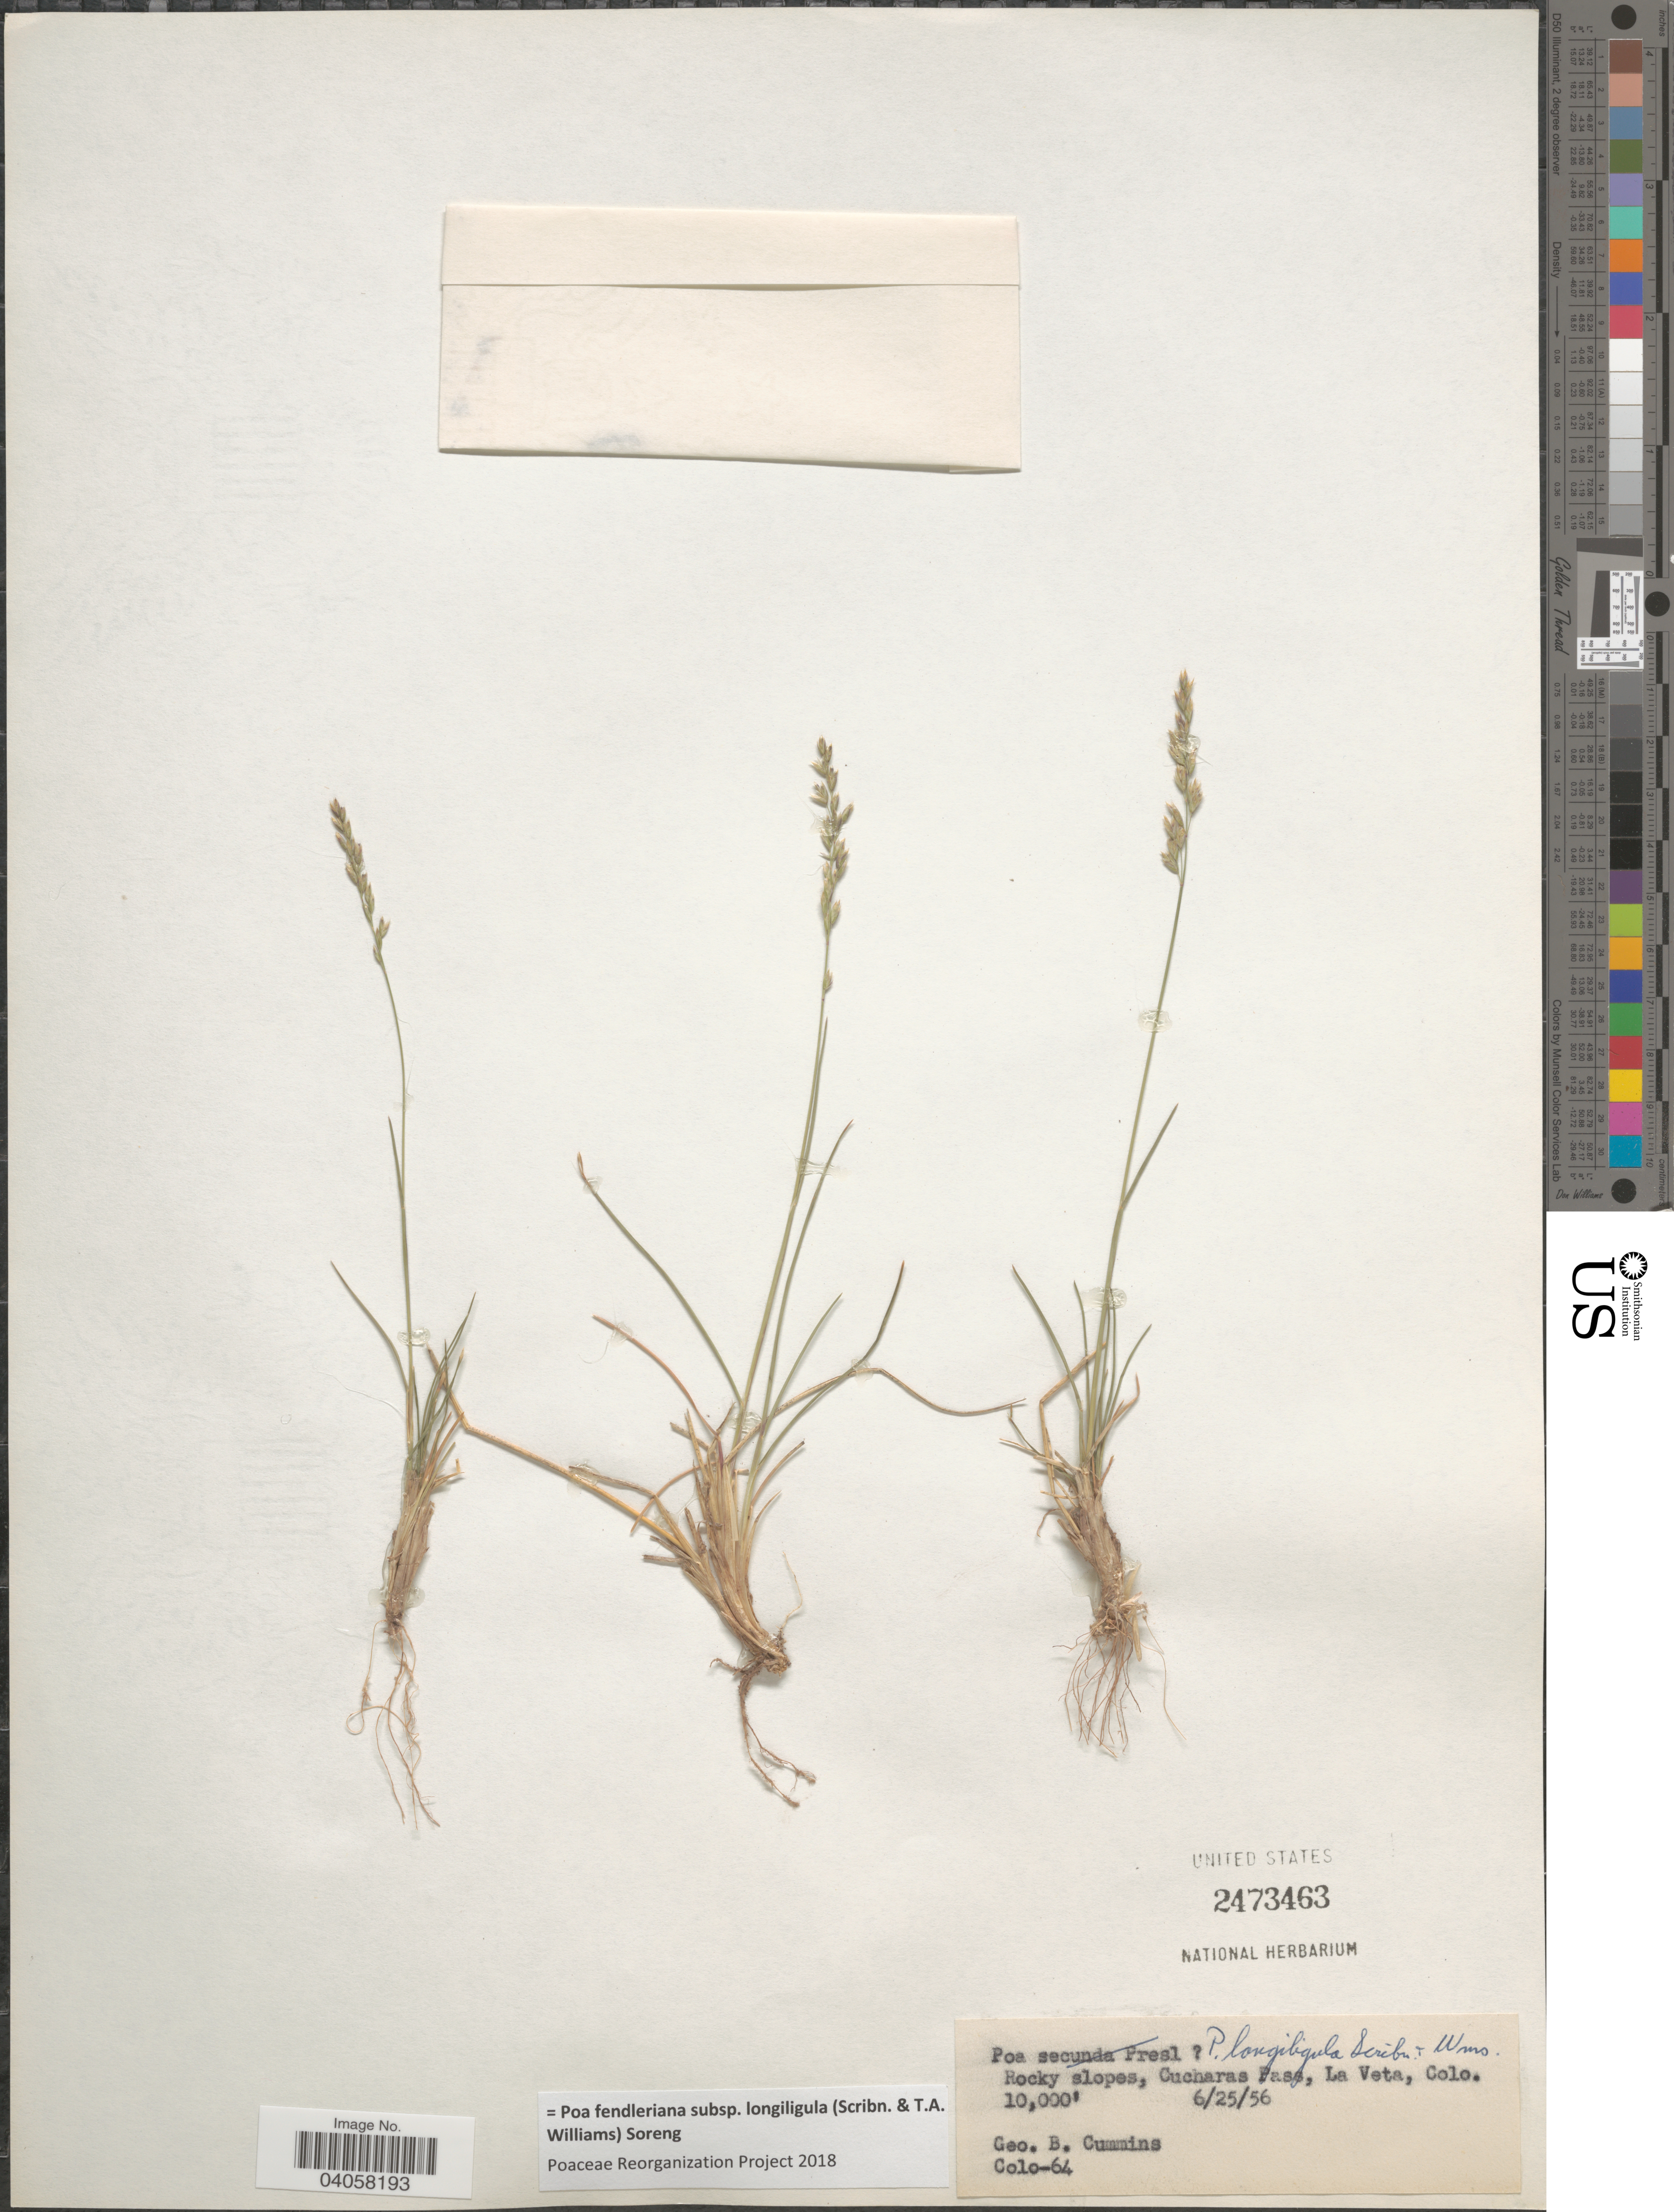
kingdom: Plantae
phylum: Tracheophyta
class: Liliopsida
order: Poales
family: Poaceae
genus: Poa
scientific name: Poa fendleriana subsp. longiligula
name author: (Scribn. & T.A. Williams) Soreng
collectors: G. Cummins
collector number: Colo-64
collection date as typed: Transcribed d/m/y: 25/6/56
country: United States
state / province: Colorado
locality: Rocky slopes, Cucharas Pass, La Veta.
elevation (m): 3048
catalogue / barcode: US 2473463